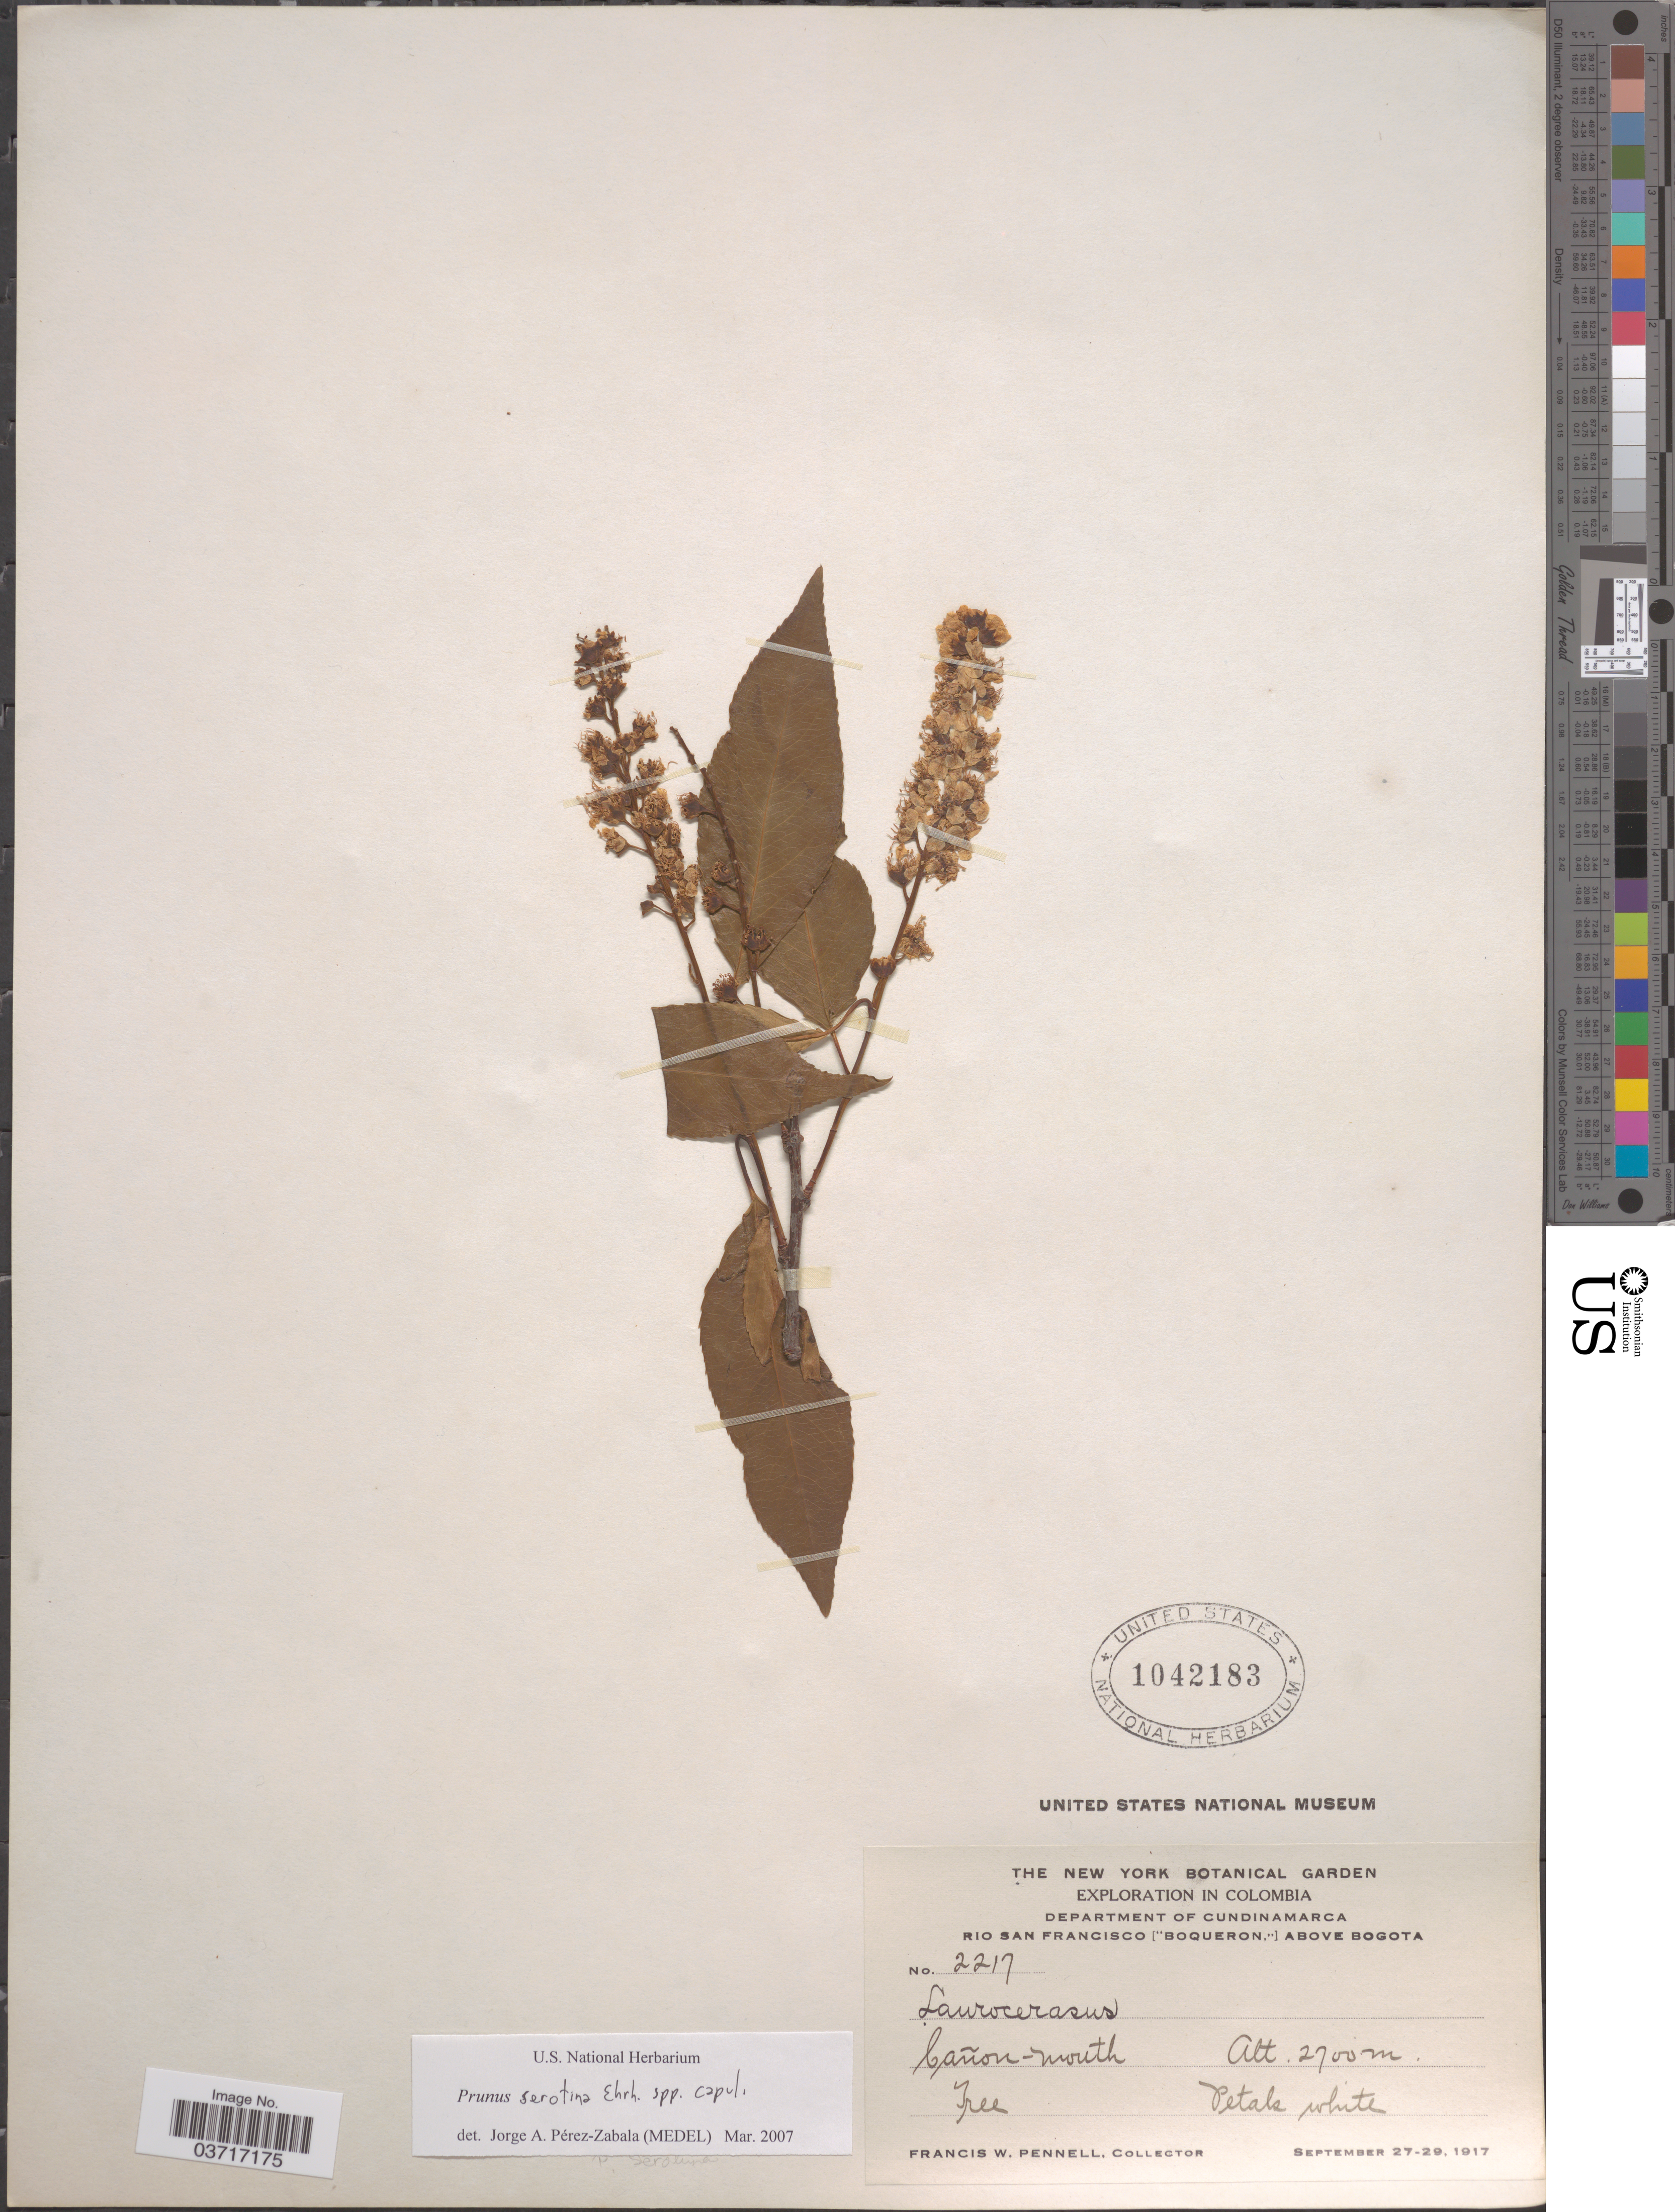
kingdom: Plantae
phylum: Tracheophyta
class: Magnoliopsida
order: Rosales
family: Rosaceae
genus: Prunus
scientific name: Prunus serotina subsp. capuli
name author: (Cav. ex Spreng.) McVaugh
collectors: F. W. Pennell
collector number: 2217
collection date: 1917-09-27/1917-09-29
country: Colombia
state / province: Cundinamarca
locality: Department of Cundinamarca. Rio San Francisco ['Boqueron,'] above Bogota. Canñon-mouth.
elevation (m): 2700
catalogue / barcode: US 1042183